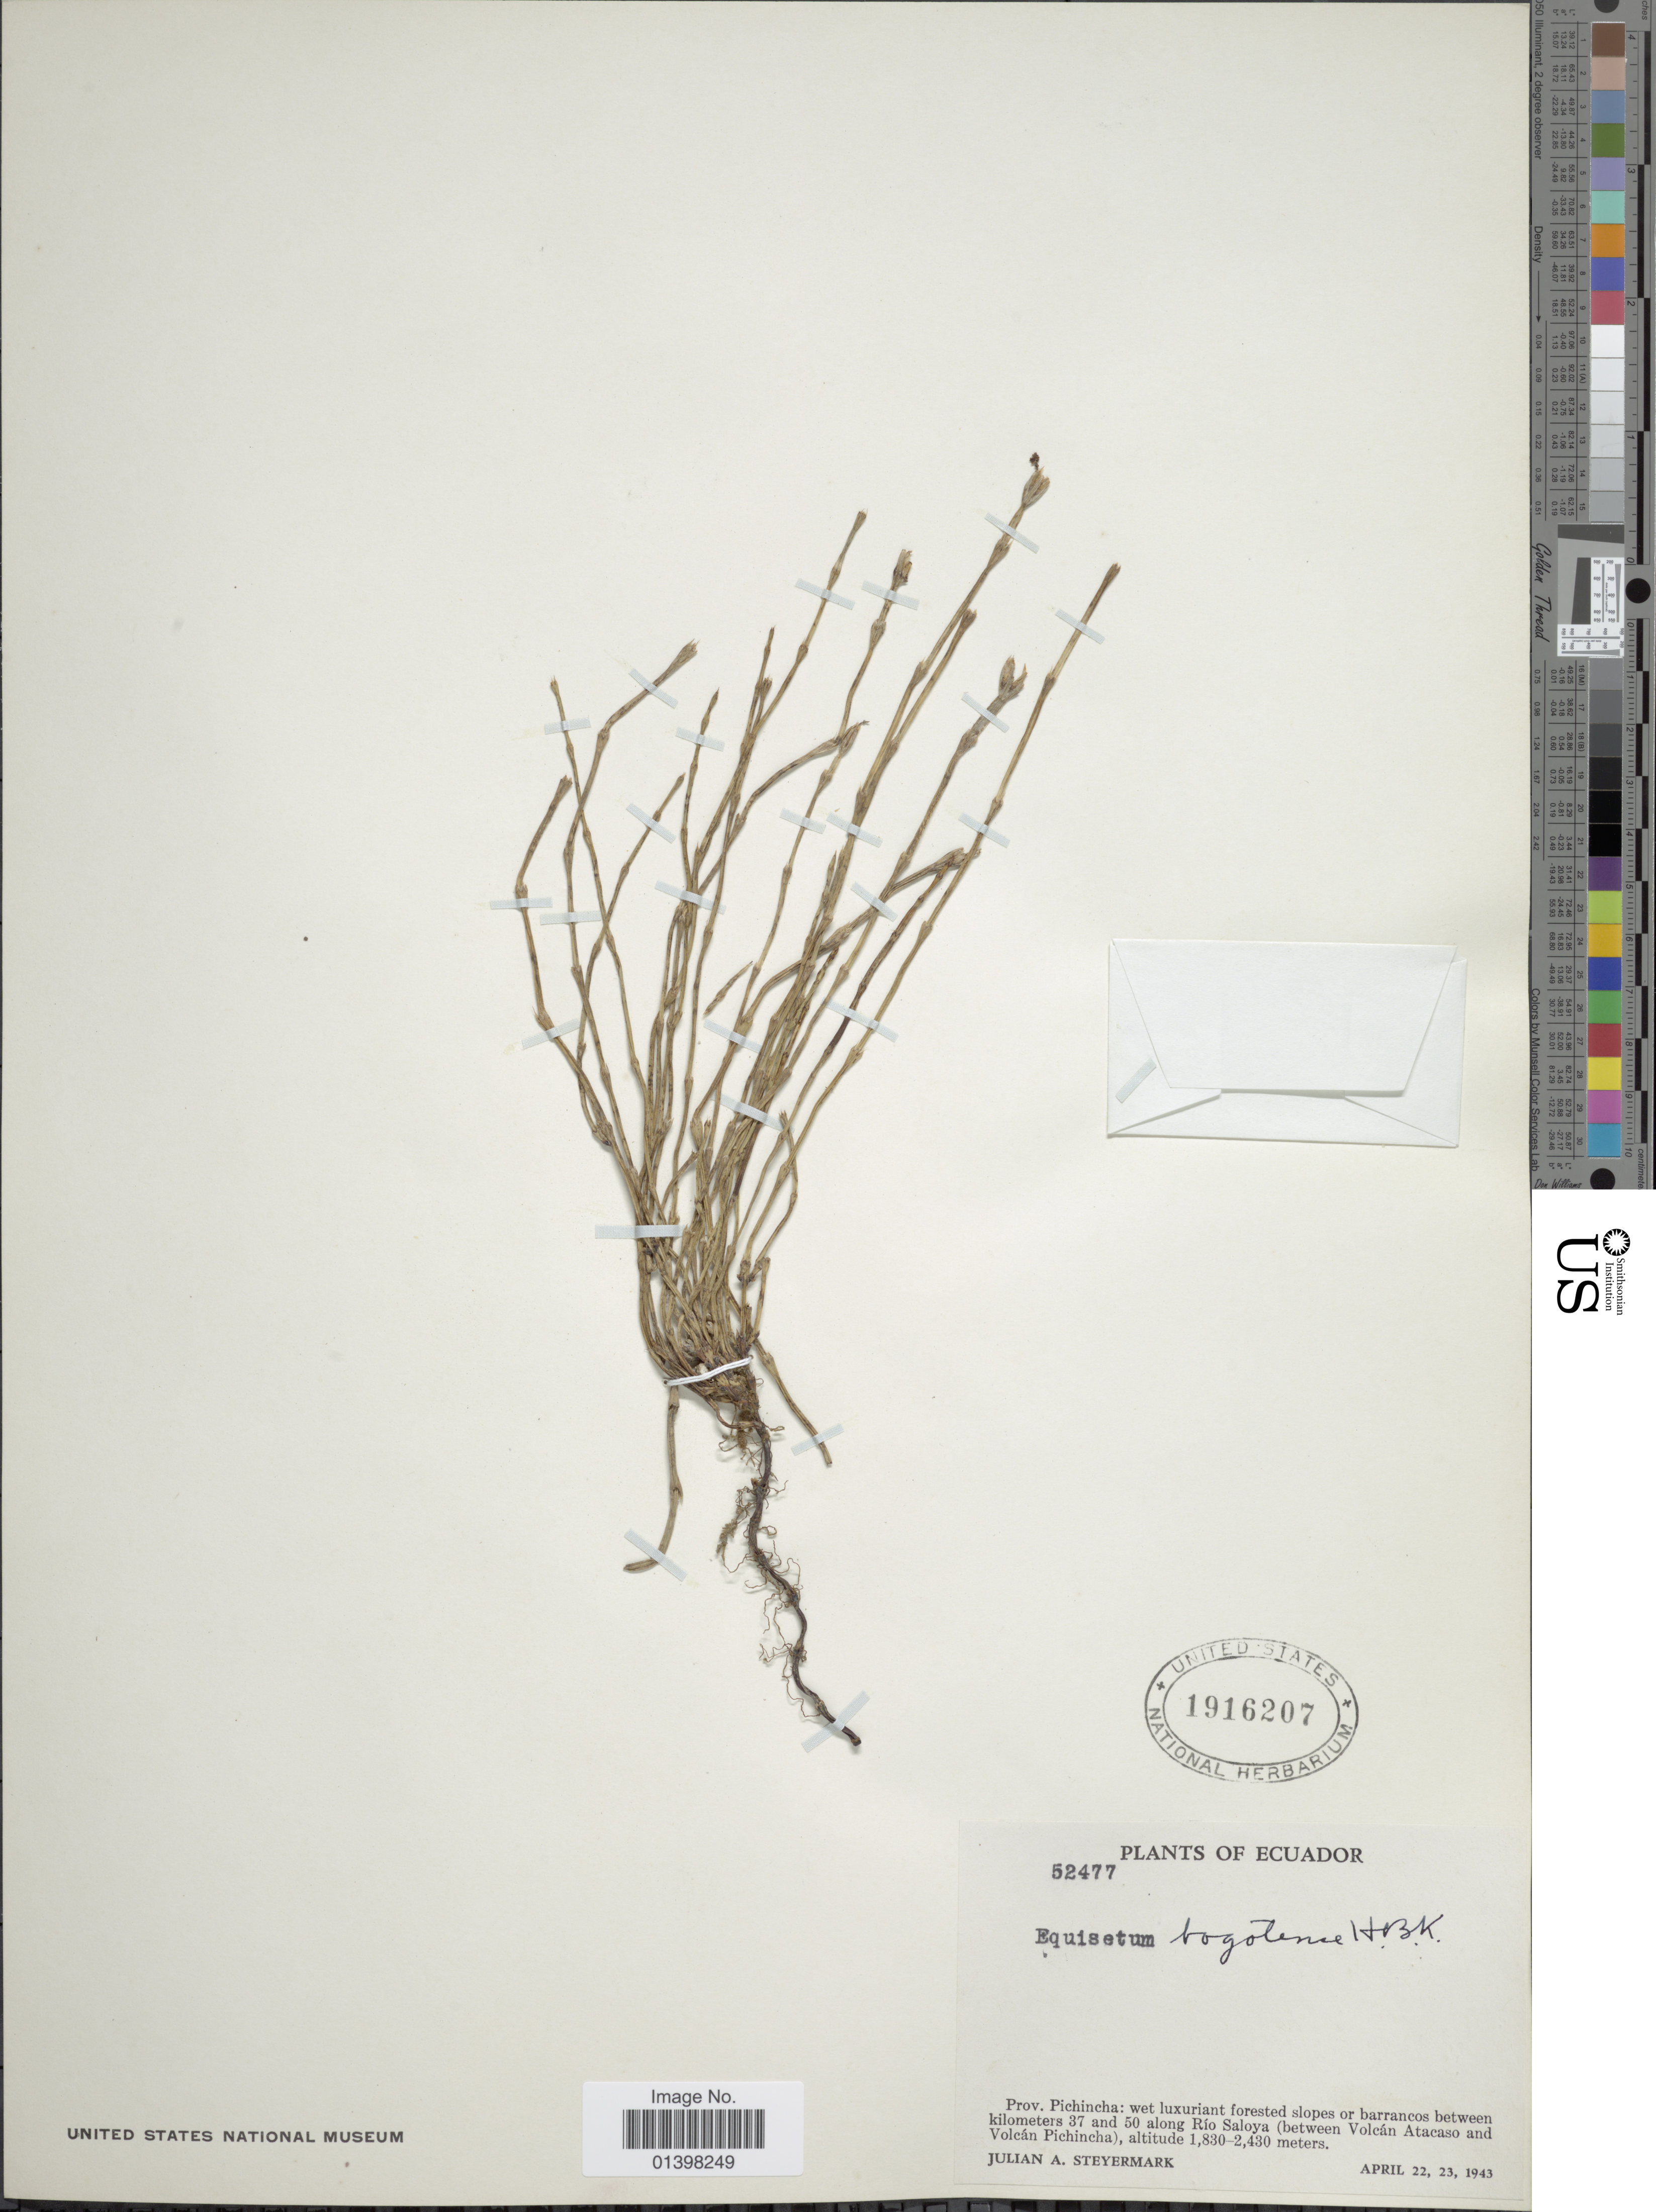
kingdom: Plantae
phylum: Tracheophyta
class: Polypodiopsida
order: Equisetales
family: Equisetaceae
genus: Equisetum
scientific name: Equisetum bogotense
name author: Kunth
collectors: J. Steyermark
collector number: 52477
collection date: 1943-04-22/1943-04-23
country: Ecuador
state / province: Pichincha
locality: Wet luxuriant forested slopes or barrancos between kilometers 37 and 50 along Río Saloya (between Volcán Atacasho and Volcán Pichincha)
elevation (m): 1830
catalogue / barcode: US 1916207